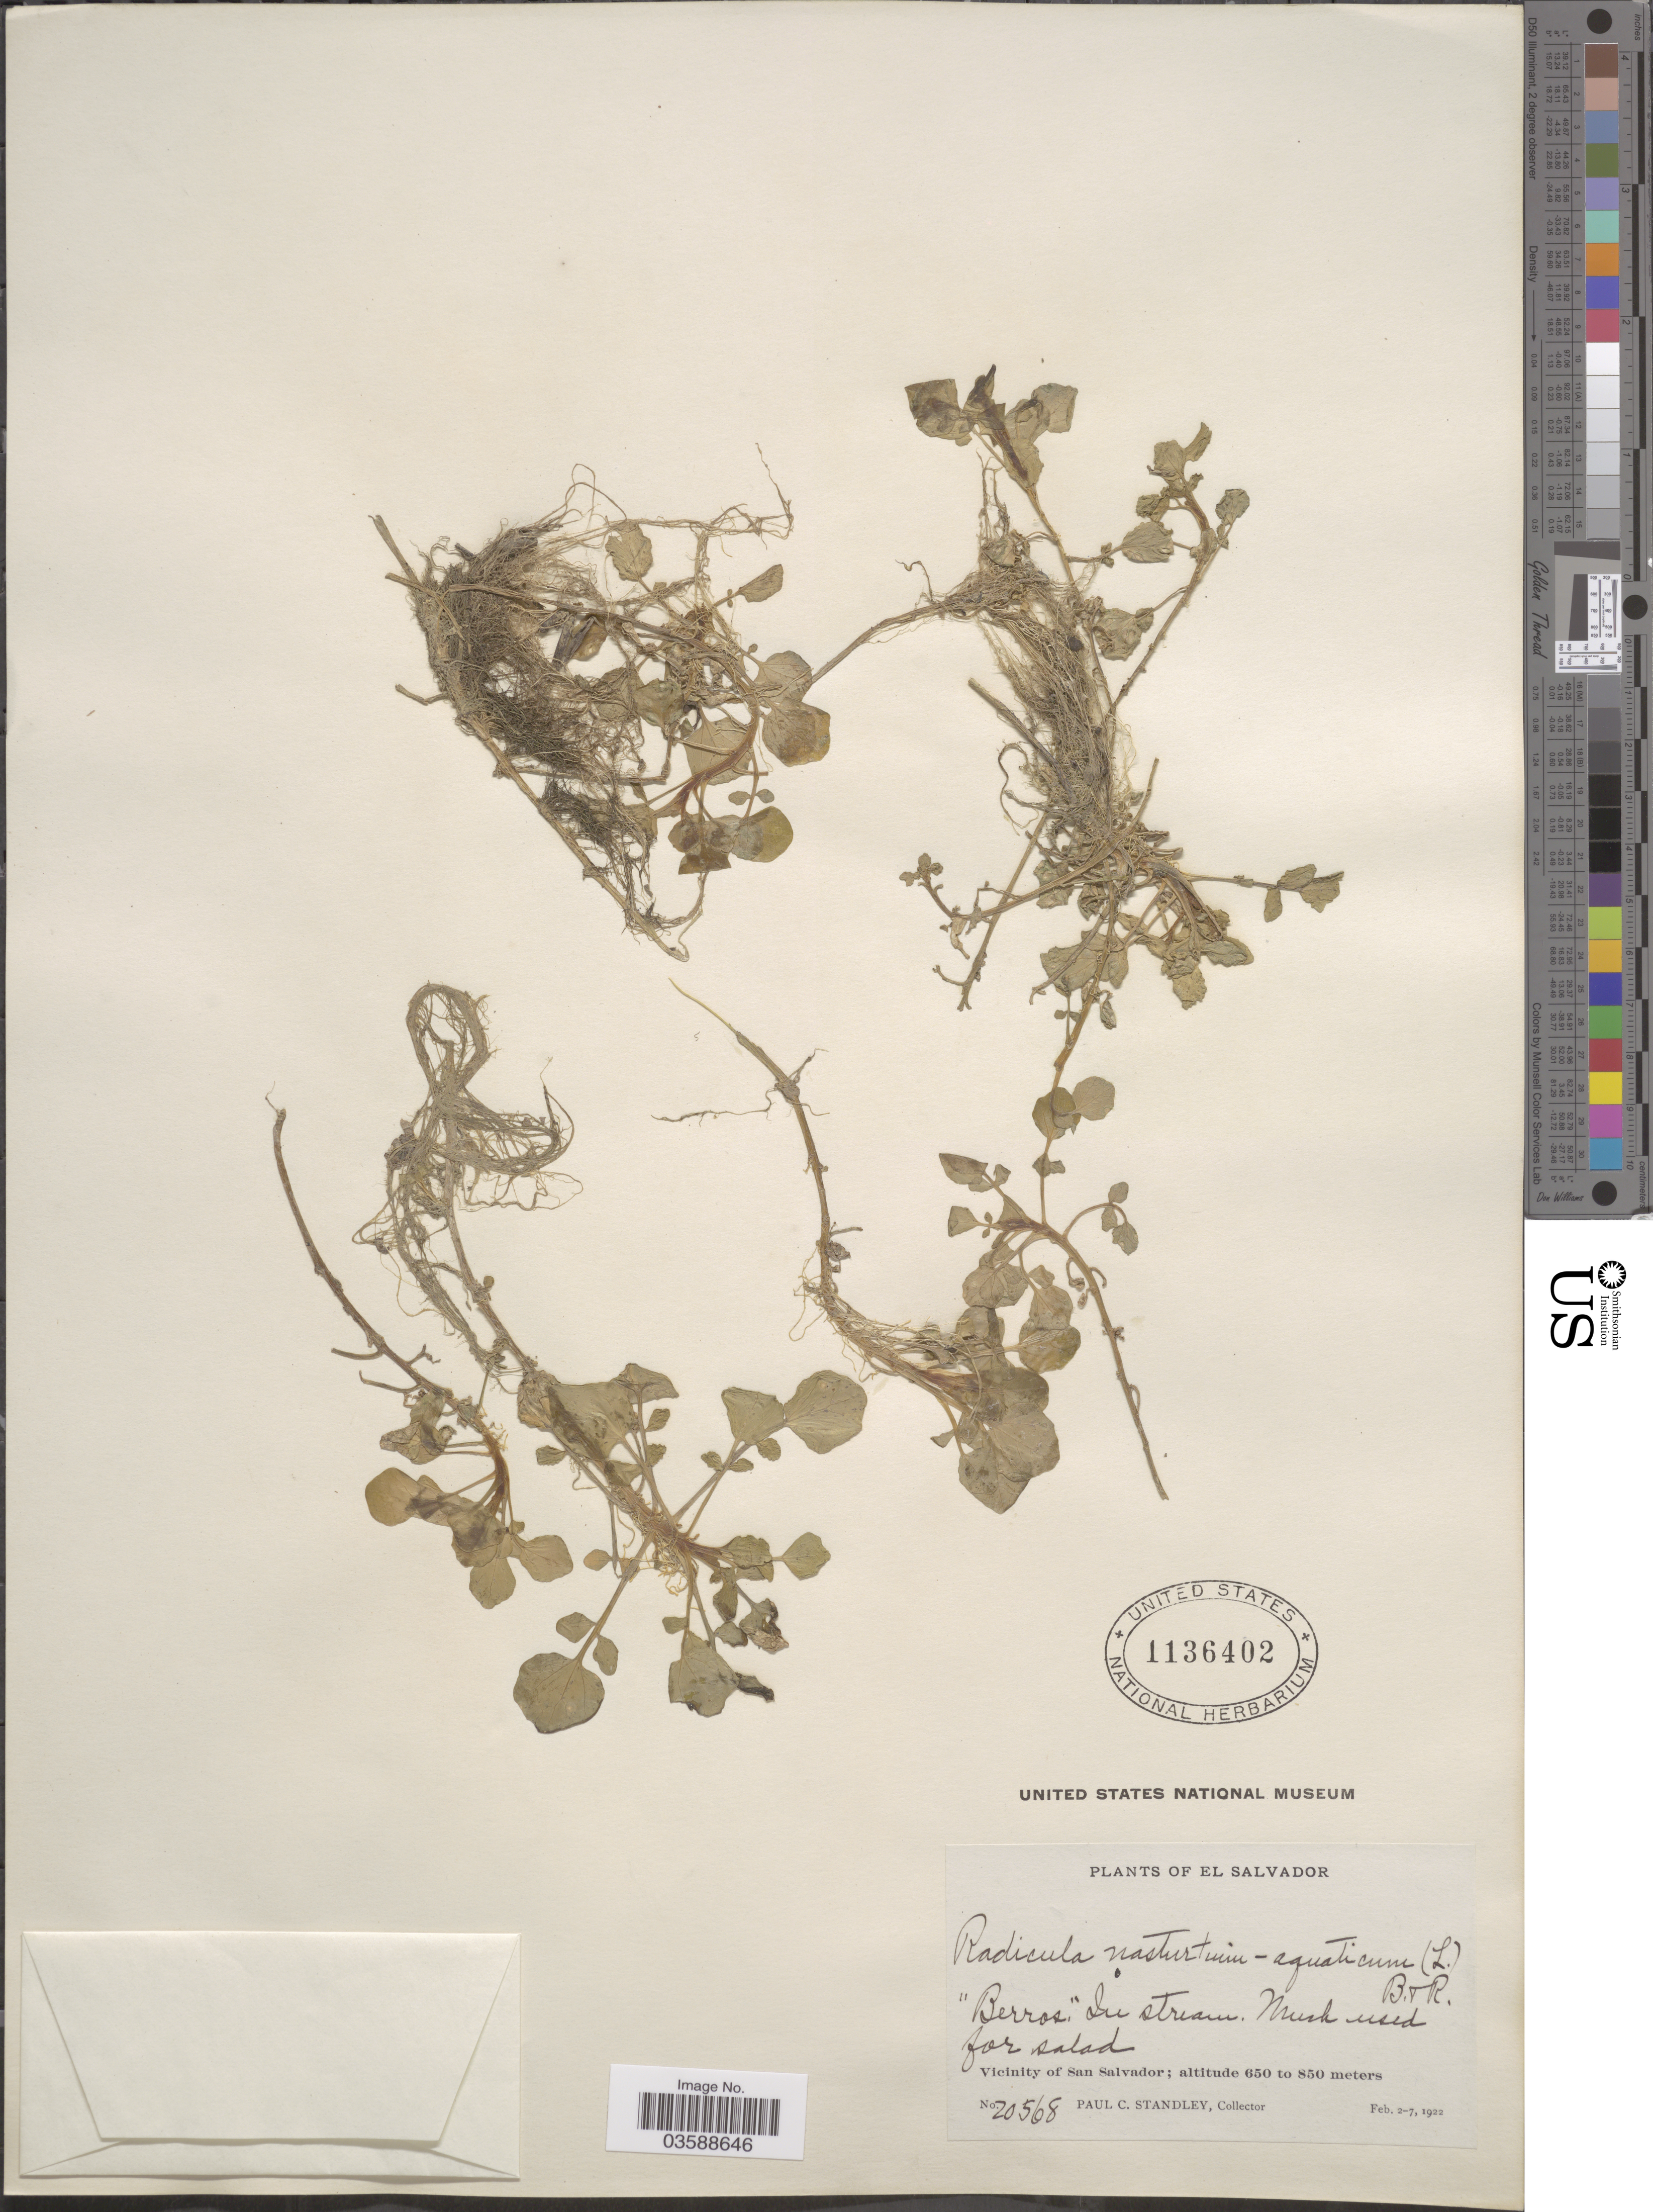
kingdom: Plantae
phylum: Tracheophyta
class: Magnoliopsida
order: Brassicales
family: Brassicaceae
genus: Nasturtium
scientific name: Nasturtium officinale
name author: R. Br.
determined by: Strong, M. T., (US), Smithsonian Institution - National Museum of Natural History (UNITED STATES)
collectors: P. C. Standley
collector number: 20568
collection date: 1922-02-02/1922-02-07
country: El Salvador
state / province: San Salvador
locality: Vicinity of San Salvador.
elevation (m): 650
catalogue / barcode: US 1136402